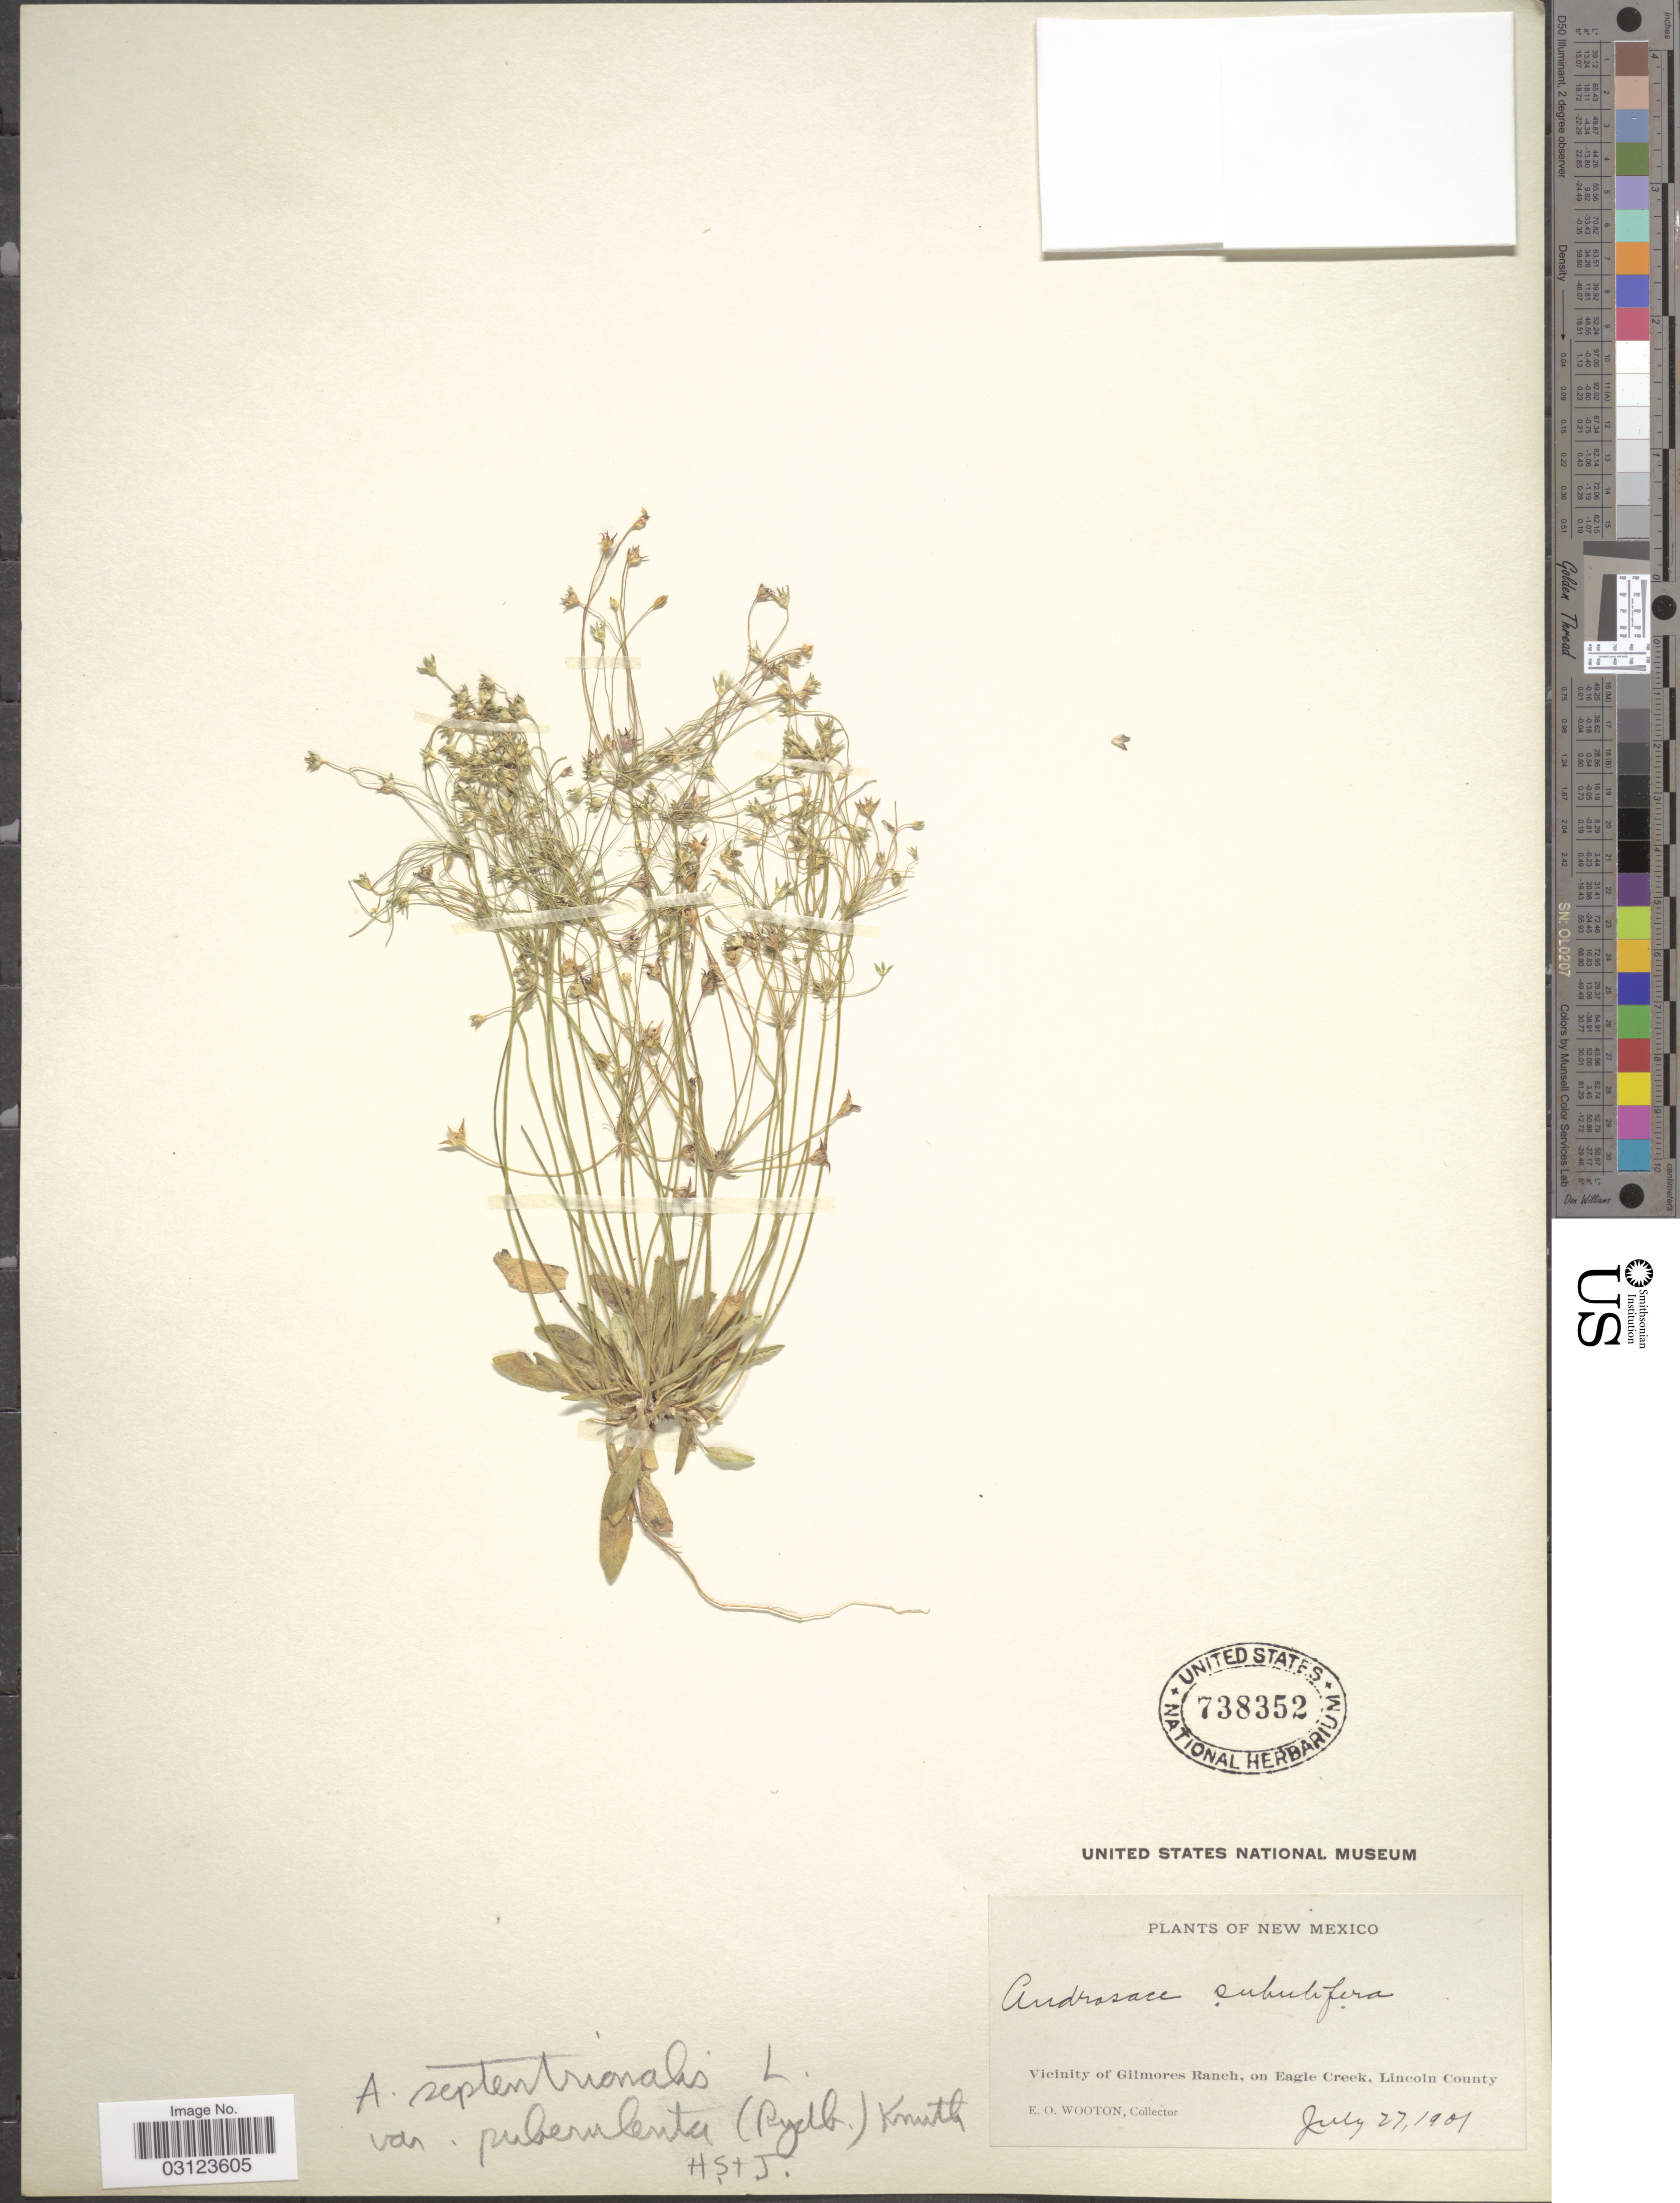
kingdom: Plantae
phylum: Tracheophyta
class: Magnoliopsida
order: Ericales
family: Primulaceae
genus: Androsace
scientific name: Androsace septentrionalis var. puberulenta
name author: (Rydb.) R. Knuth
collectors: E. O. Wooton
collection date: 1901-07-27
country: United States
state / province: New Mexico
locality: Vicinity of Gilmores Ranch, on Eagle Creek, Lincoln County.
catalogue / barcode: US 738352